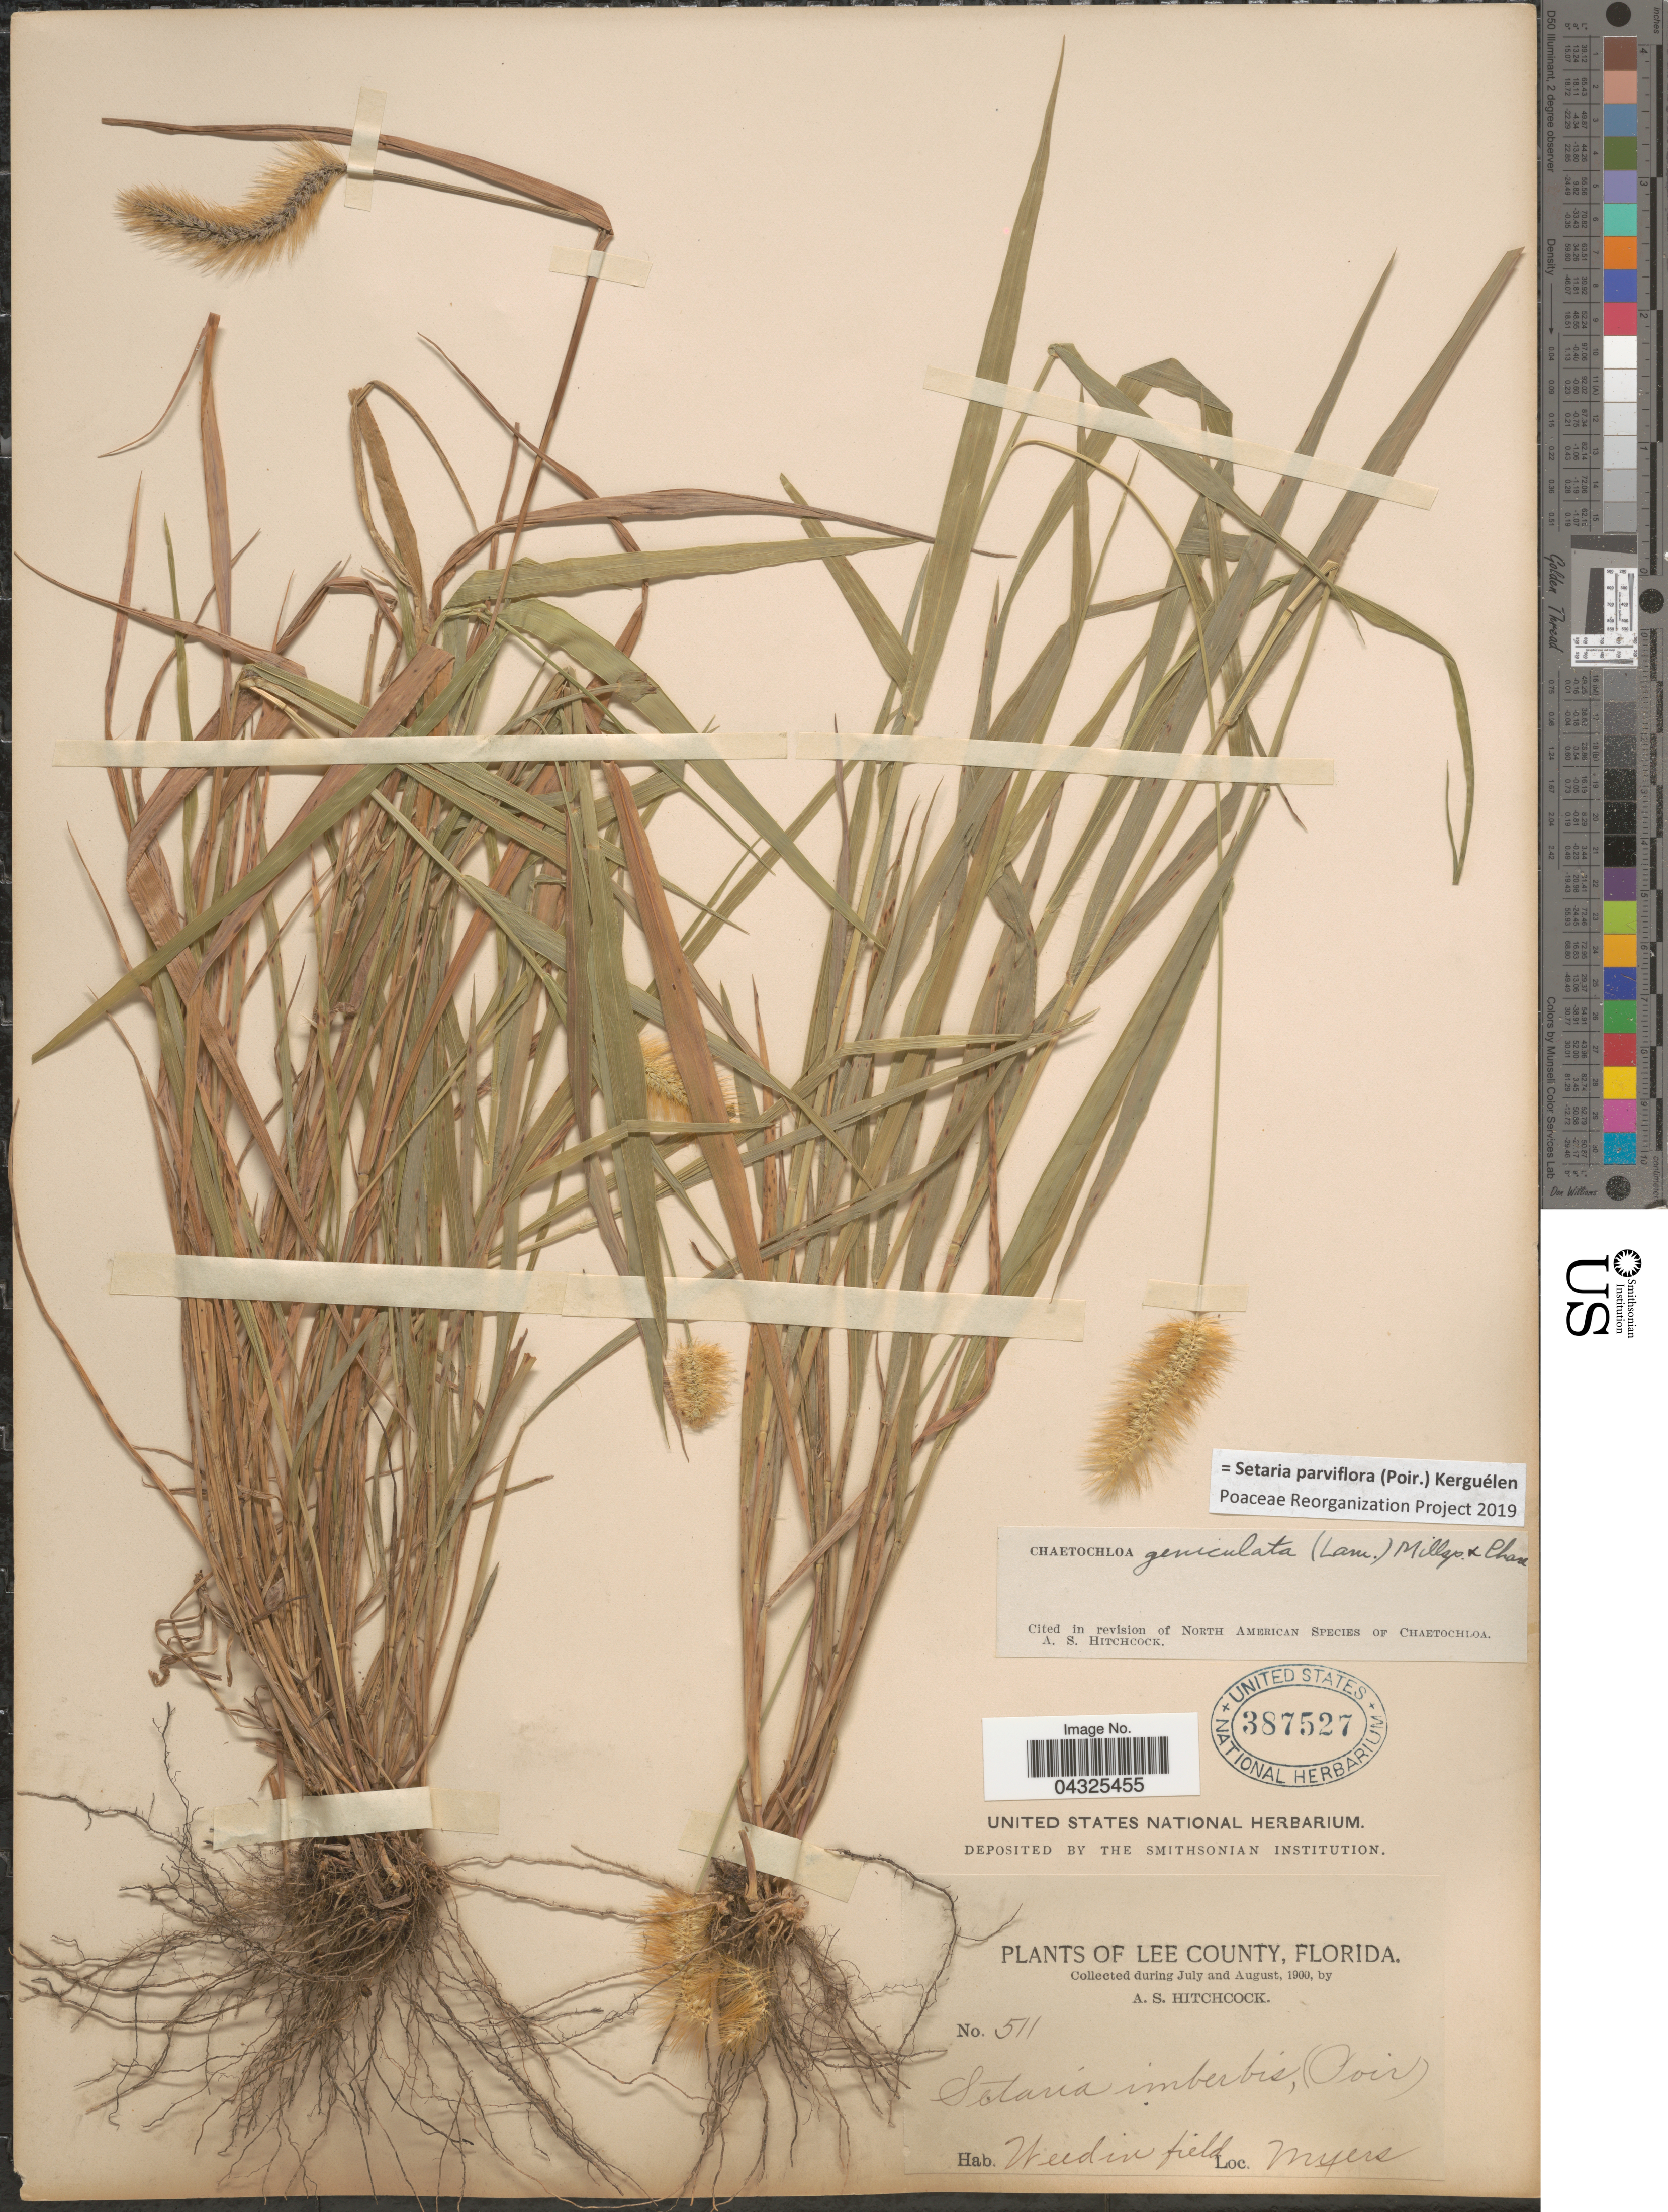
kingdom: Plantae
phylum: Tracheophyta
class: Liliopsida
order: Poales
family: Poaceae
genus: Setaria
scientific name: Setaria parviflora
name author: (Poir.) Kerguélen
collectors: A. S. Hitchcock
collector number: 511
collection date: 1900-07/1900-08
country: United States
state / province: Florida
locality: Lee County. Myers.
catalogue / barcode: US 387527